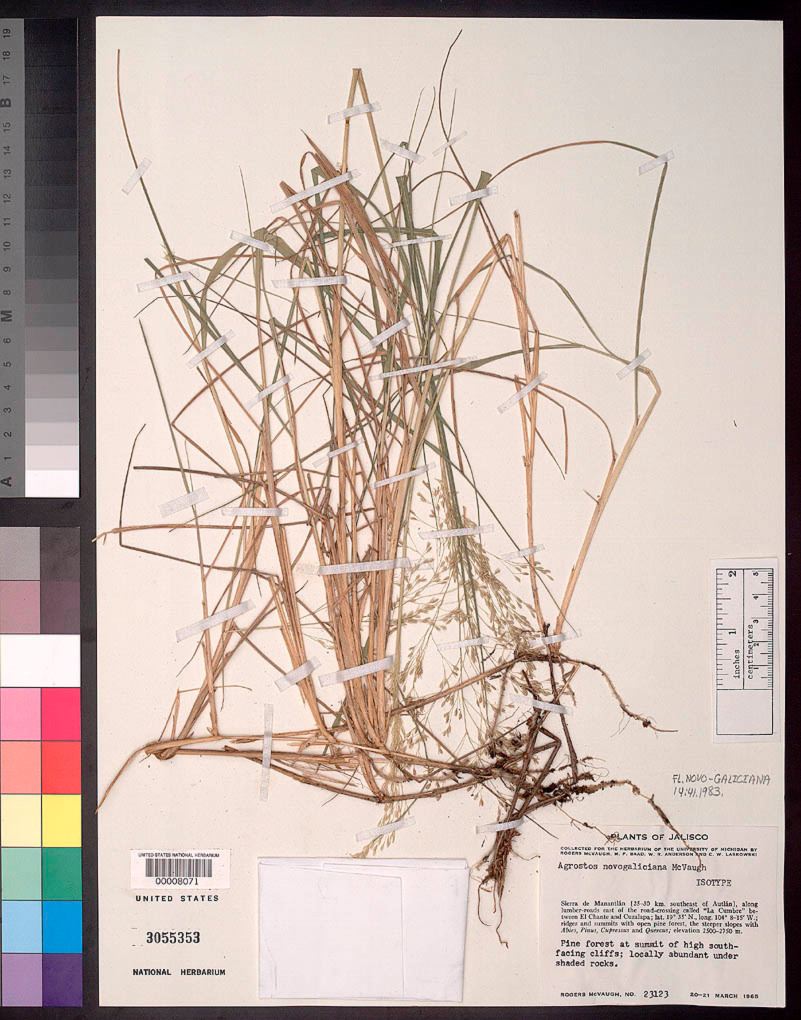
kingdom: Plantae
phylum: Tracheophyta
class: Liliopsida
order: Poales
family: Poaceae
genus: Agrostis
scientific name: Agrostis novogaliciana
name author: McVaugh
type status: Isotype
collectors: R. McVaugh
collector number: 23123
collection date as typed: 20 Mar 1965 to 21 Mar 1965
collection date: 1965-03-20/1965-03-21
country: Mexico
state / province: Jalisco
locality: Sierra de Manantlan, 25-30 km SE of Autlan, along lumber-roads E of road-crossing called La Cumbre between El Chante & Cuzalapa.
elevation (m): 2500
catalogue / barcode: US 3055353